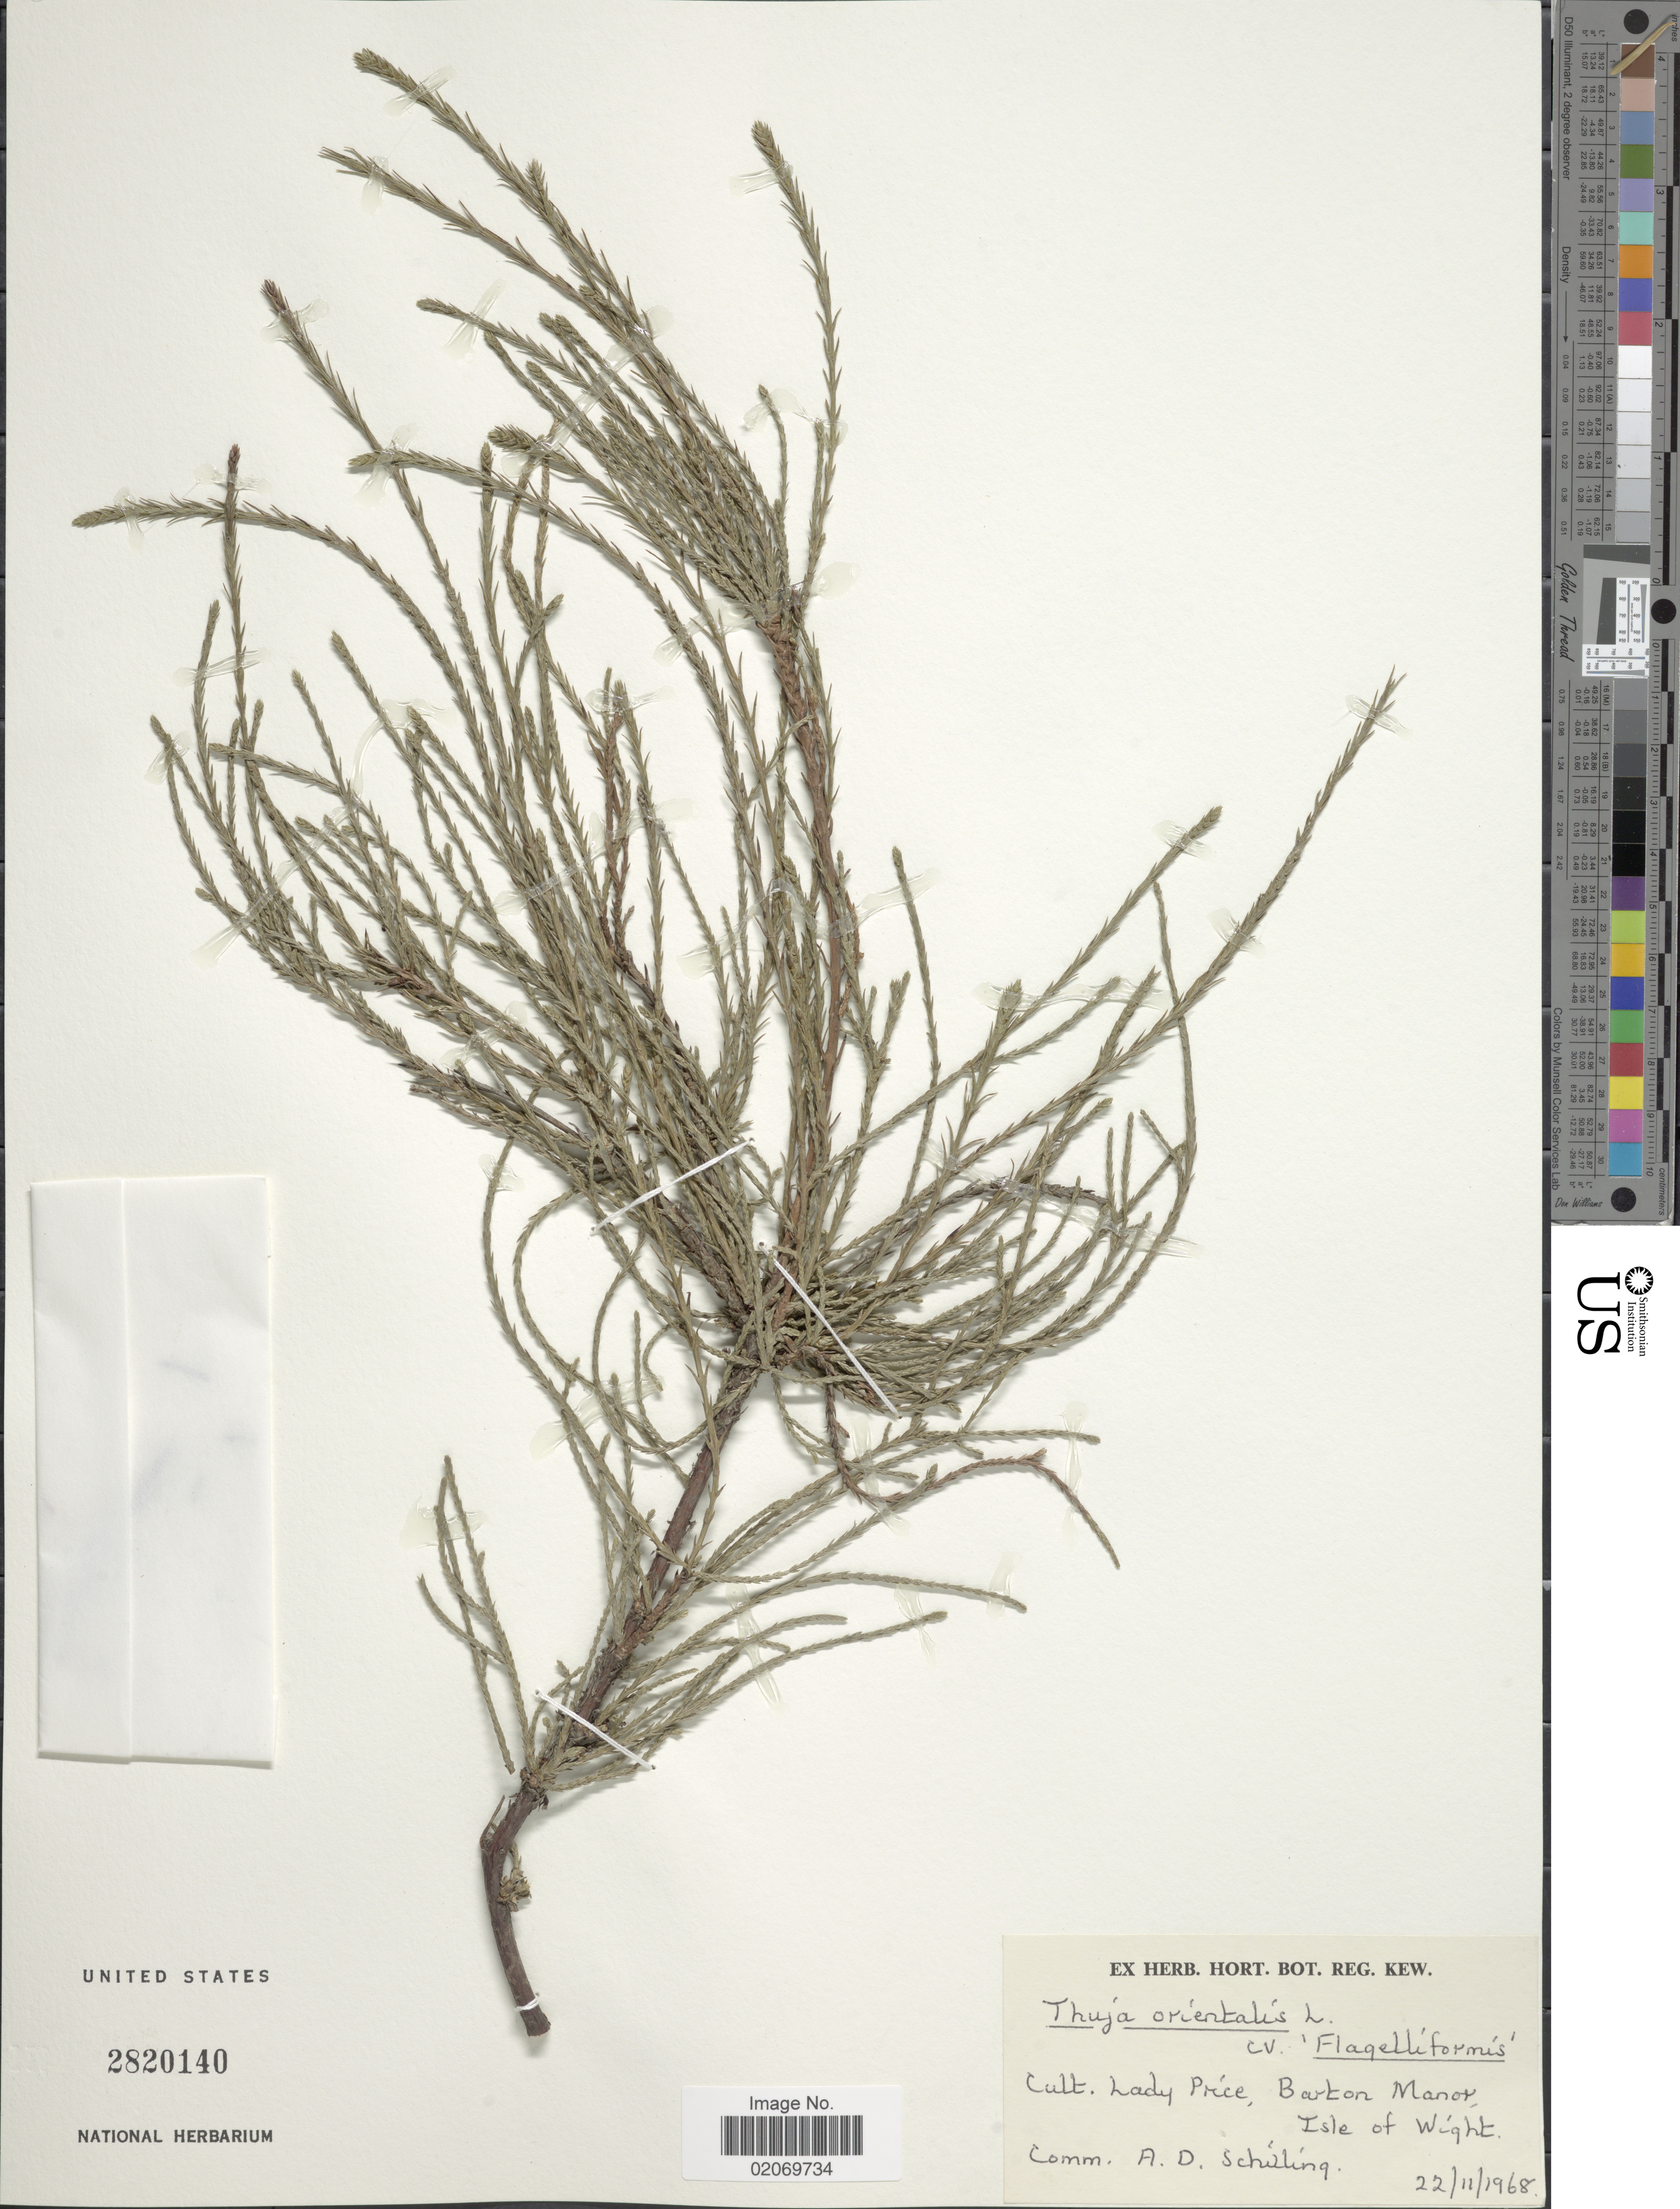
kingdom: Plantae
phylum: Tracheophyta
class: Pinopsida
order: Pinales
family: Cupressaceae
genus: Thuja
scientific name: Thuja occidentalis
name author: L.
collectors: ex herb. Hort. Reg. Kew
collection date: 1968-11-22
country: United Kingdom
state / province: England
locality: Lady Price, Barton Manor, Isle of Wight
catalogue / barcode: US 2820140